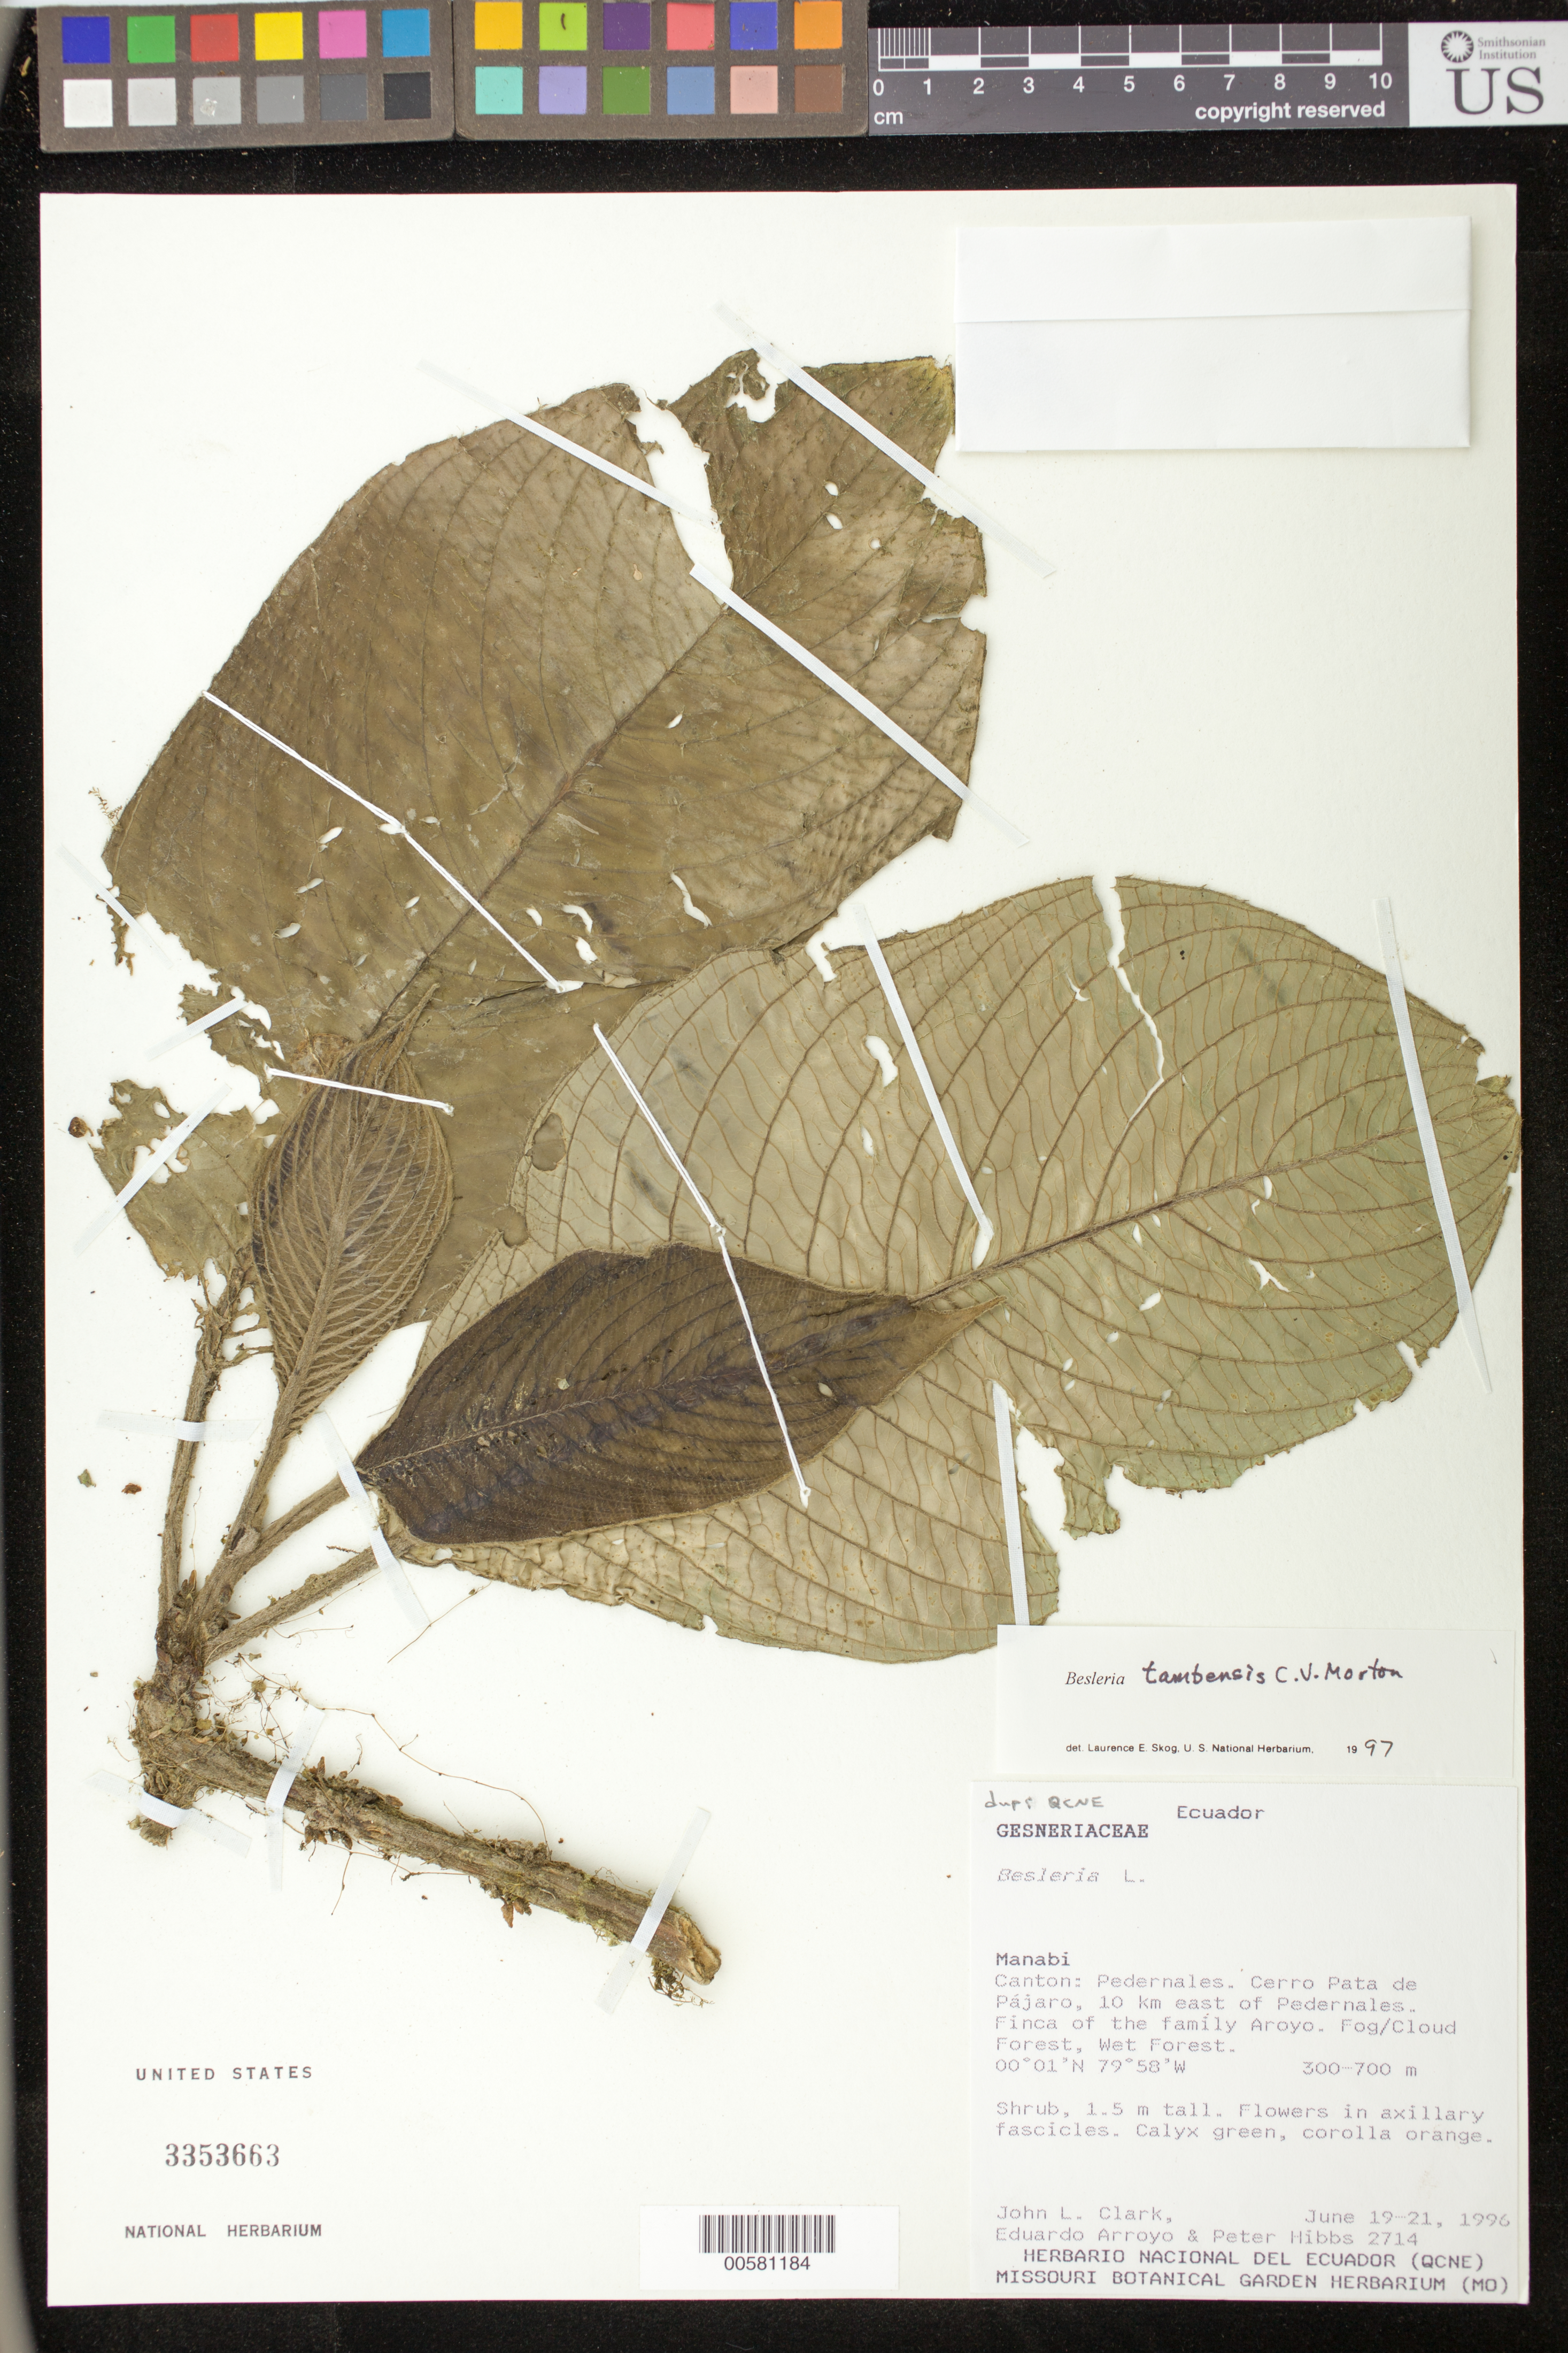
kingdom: Plantae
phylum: Tracheophyta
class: Magnoliopsida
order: Lamiales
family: Gesneriaceae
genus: Besleria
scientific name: Besleria tambensis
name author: C.V. Morton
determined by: Skog, Laurence E.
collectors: J. L. Clark, E. Arroyo & P. Hibbs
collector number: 2714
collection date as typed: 19-21 Jun 1996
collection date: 1996-06-19/1996-06-21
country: Ecuador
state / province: Manabí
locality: Canton Pedernales, Cerro Pata de Pájaro, 10 km E of Pedernales, Finca of the family Aroyo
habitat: Fog/cloud forest, wet forest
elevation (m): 300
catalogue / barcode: US 3353663